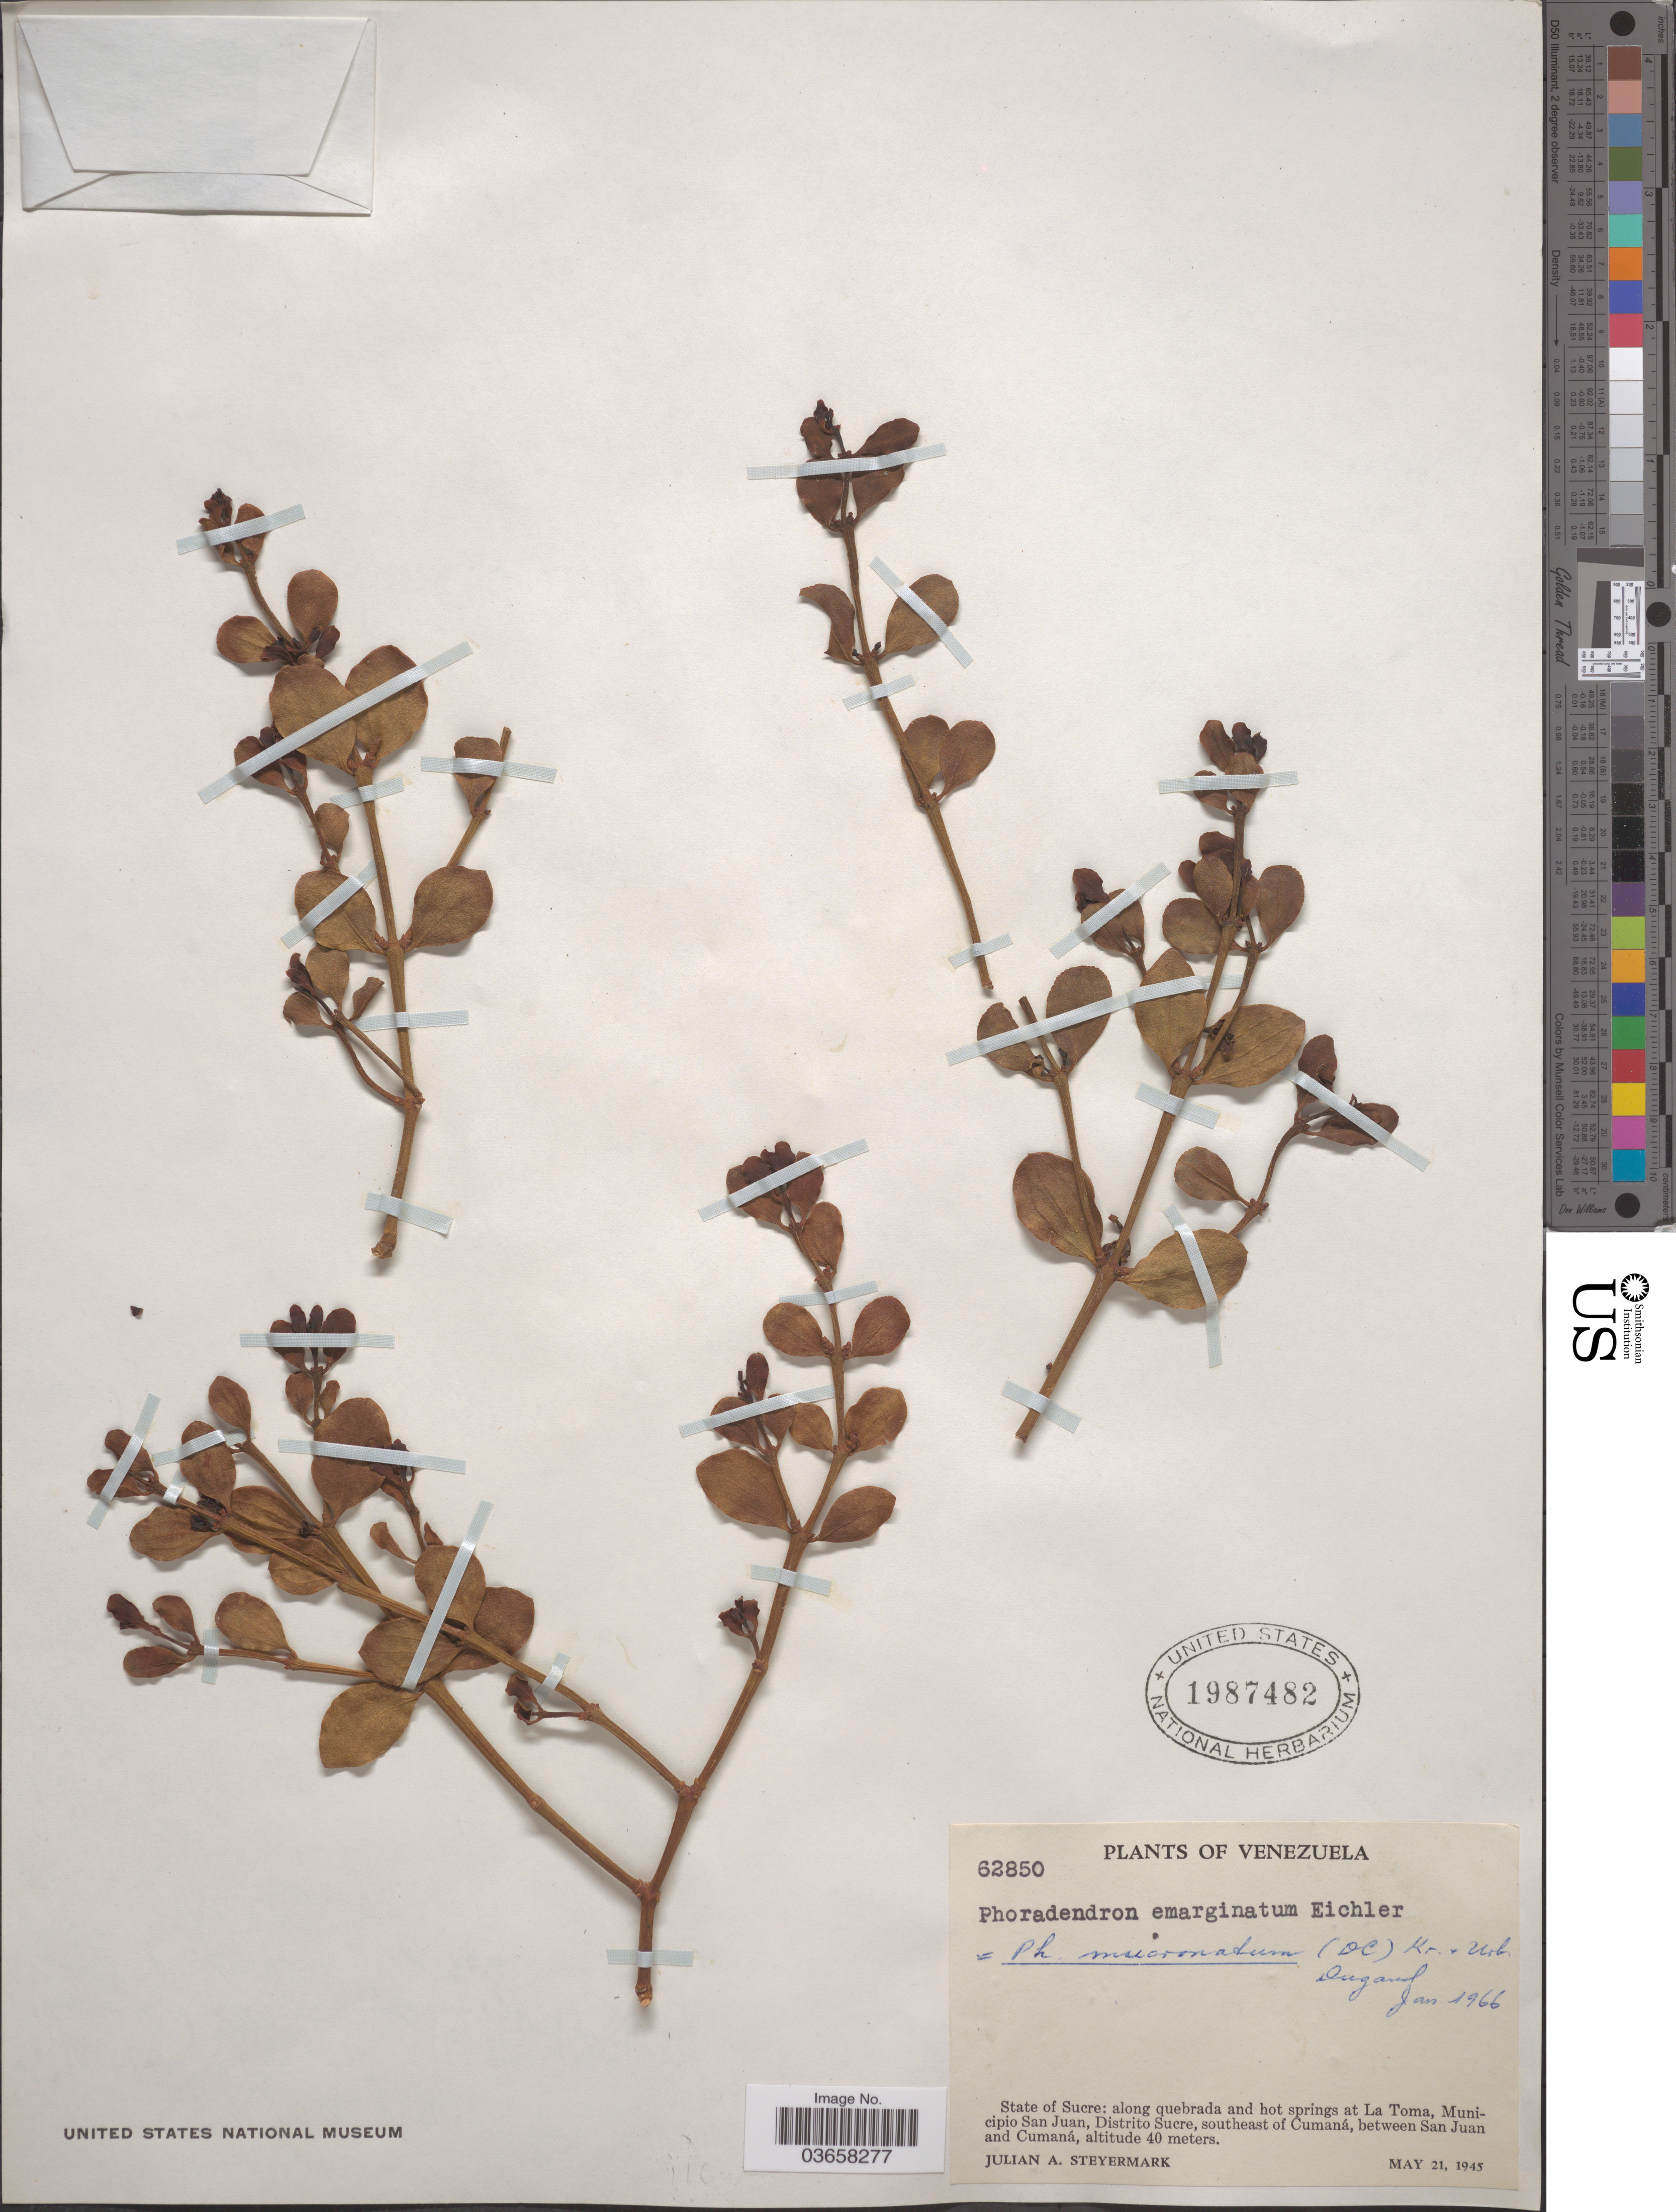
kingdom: Plantae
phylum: Tracheophyta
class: Magnoliopsida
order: Santalales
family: Viscaceae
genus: Phoradendron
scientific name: Phoradendron mucronatum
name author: (DC.) Krug & Urb.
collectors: J. Steyermark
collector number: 62850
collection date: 1945-05-21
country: Colombia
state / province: Sucre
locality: Along quebrada and hot springs at La Toma, Municipio San Juan, Distrito Sucre, southeast of Cumaná, between San Juan and Cumaná.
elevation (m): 40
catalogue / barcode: US 1987482